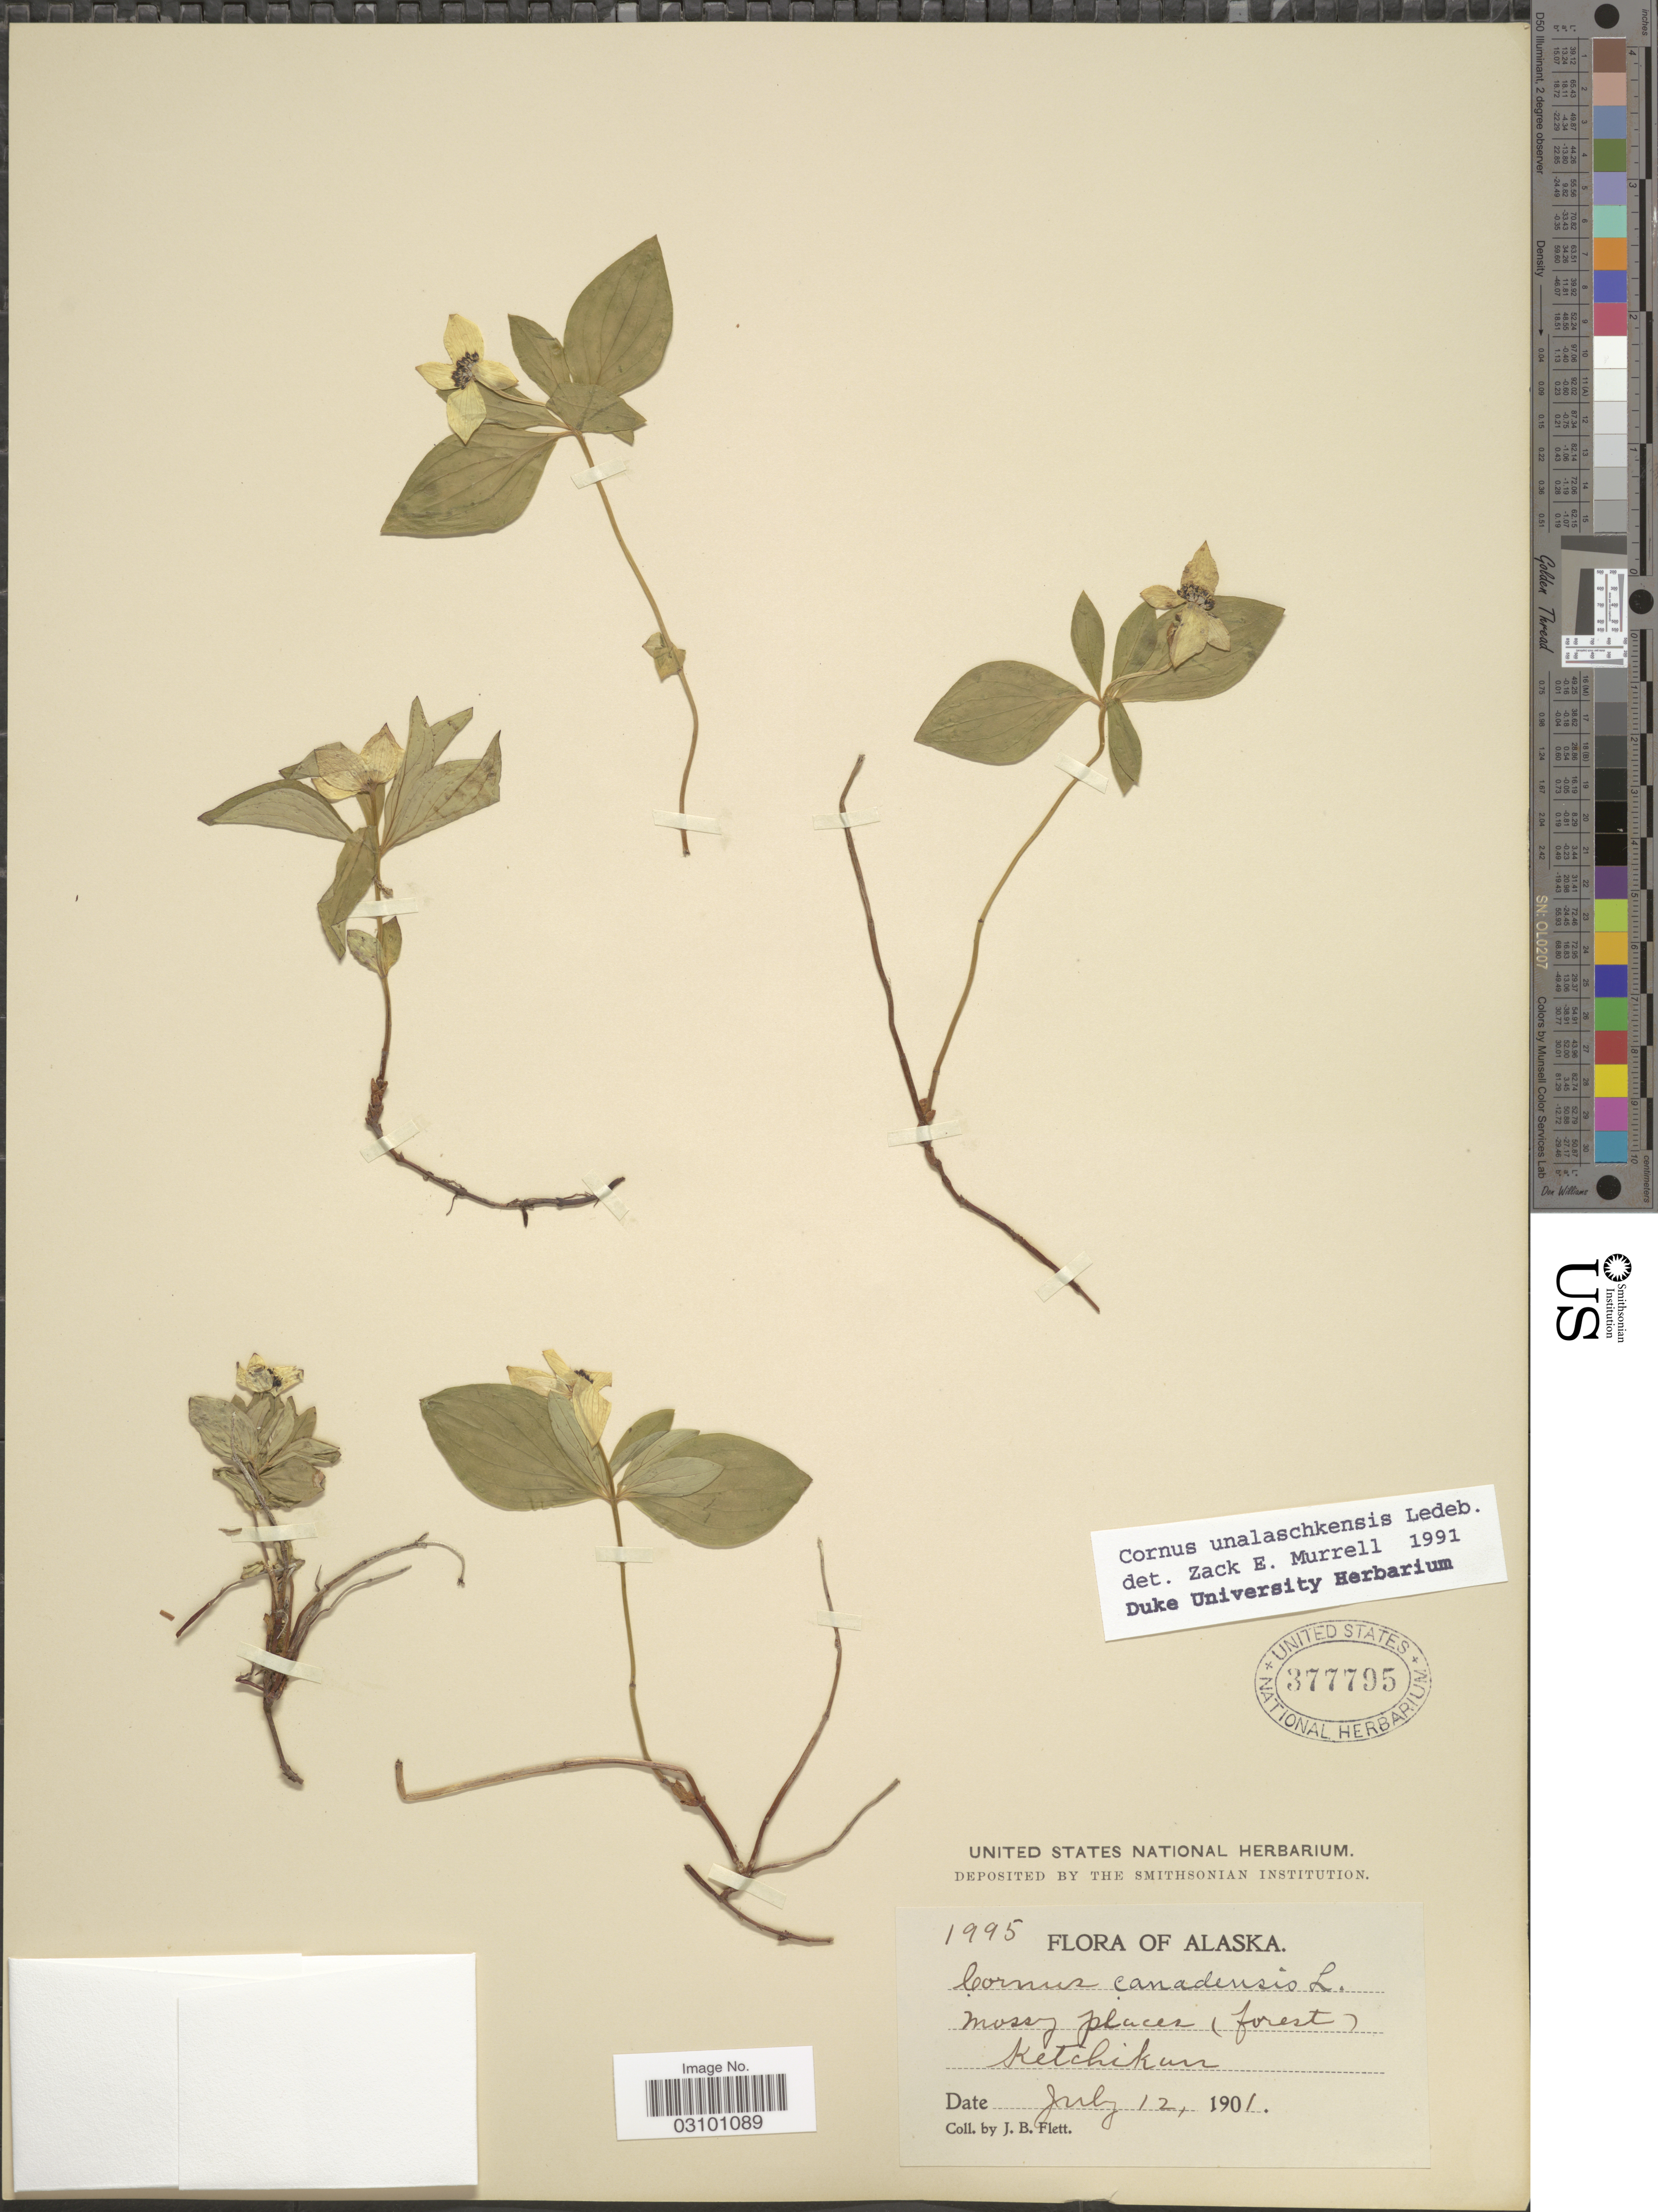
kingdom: Plantae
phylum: Tracheophyta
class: Magnoliopsida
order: Cornales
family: Cornaceae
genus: Cornus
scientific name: Cornus unalaschkensis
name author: Ledeb.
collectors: J. Flett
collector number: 1995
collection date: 1901-07-12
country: United States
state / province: Alaska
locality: Ketchikan.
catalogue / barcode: US 377795